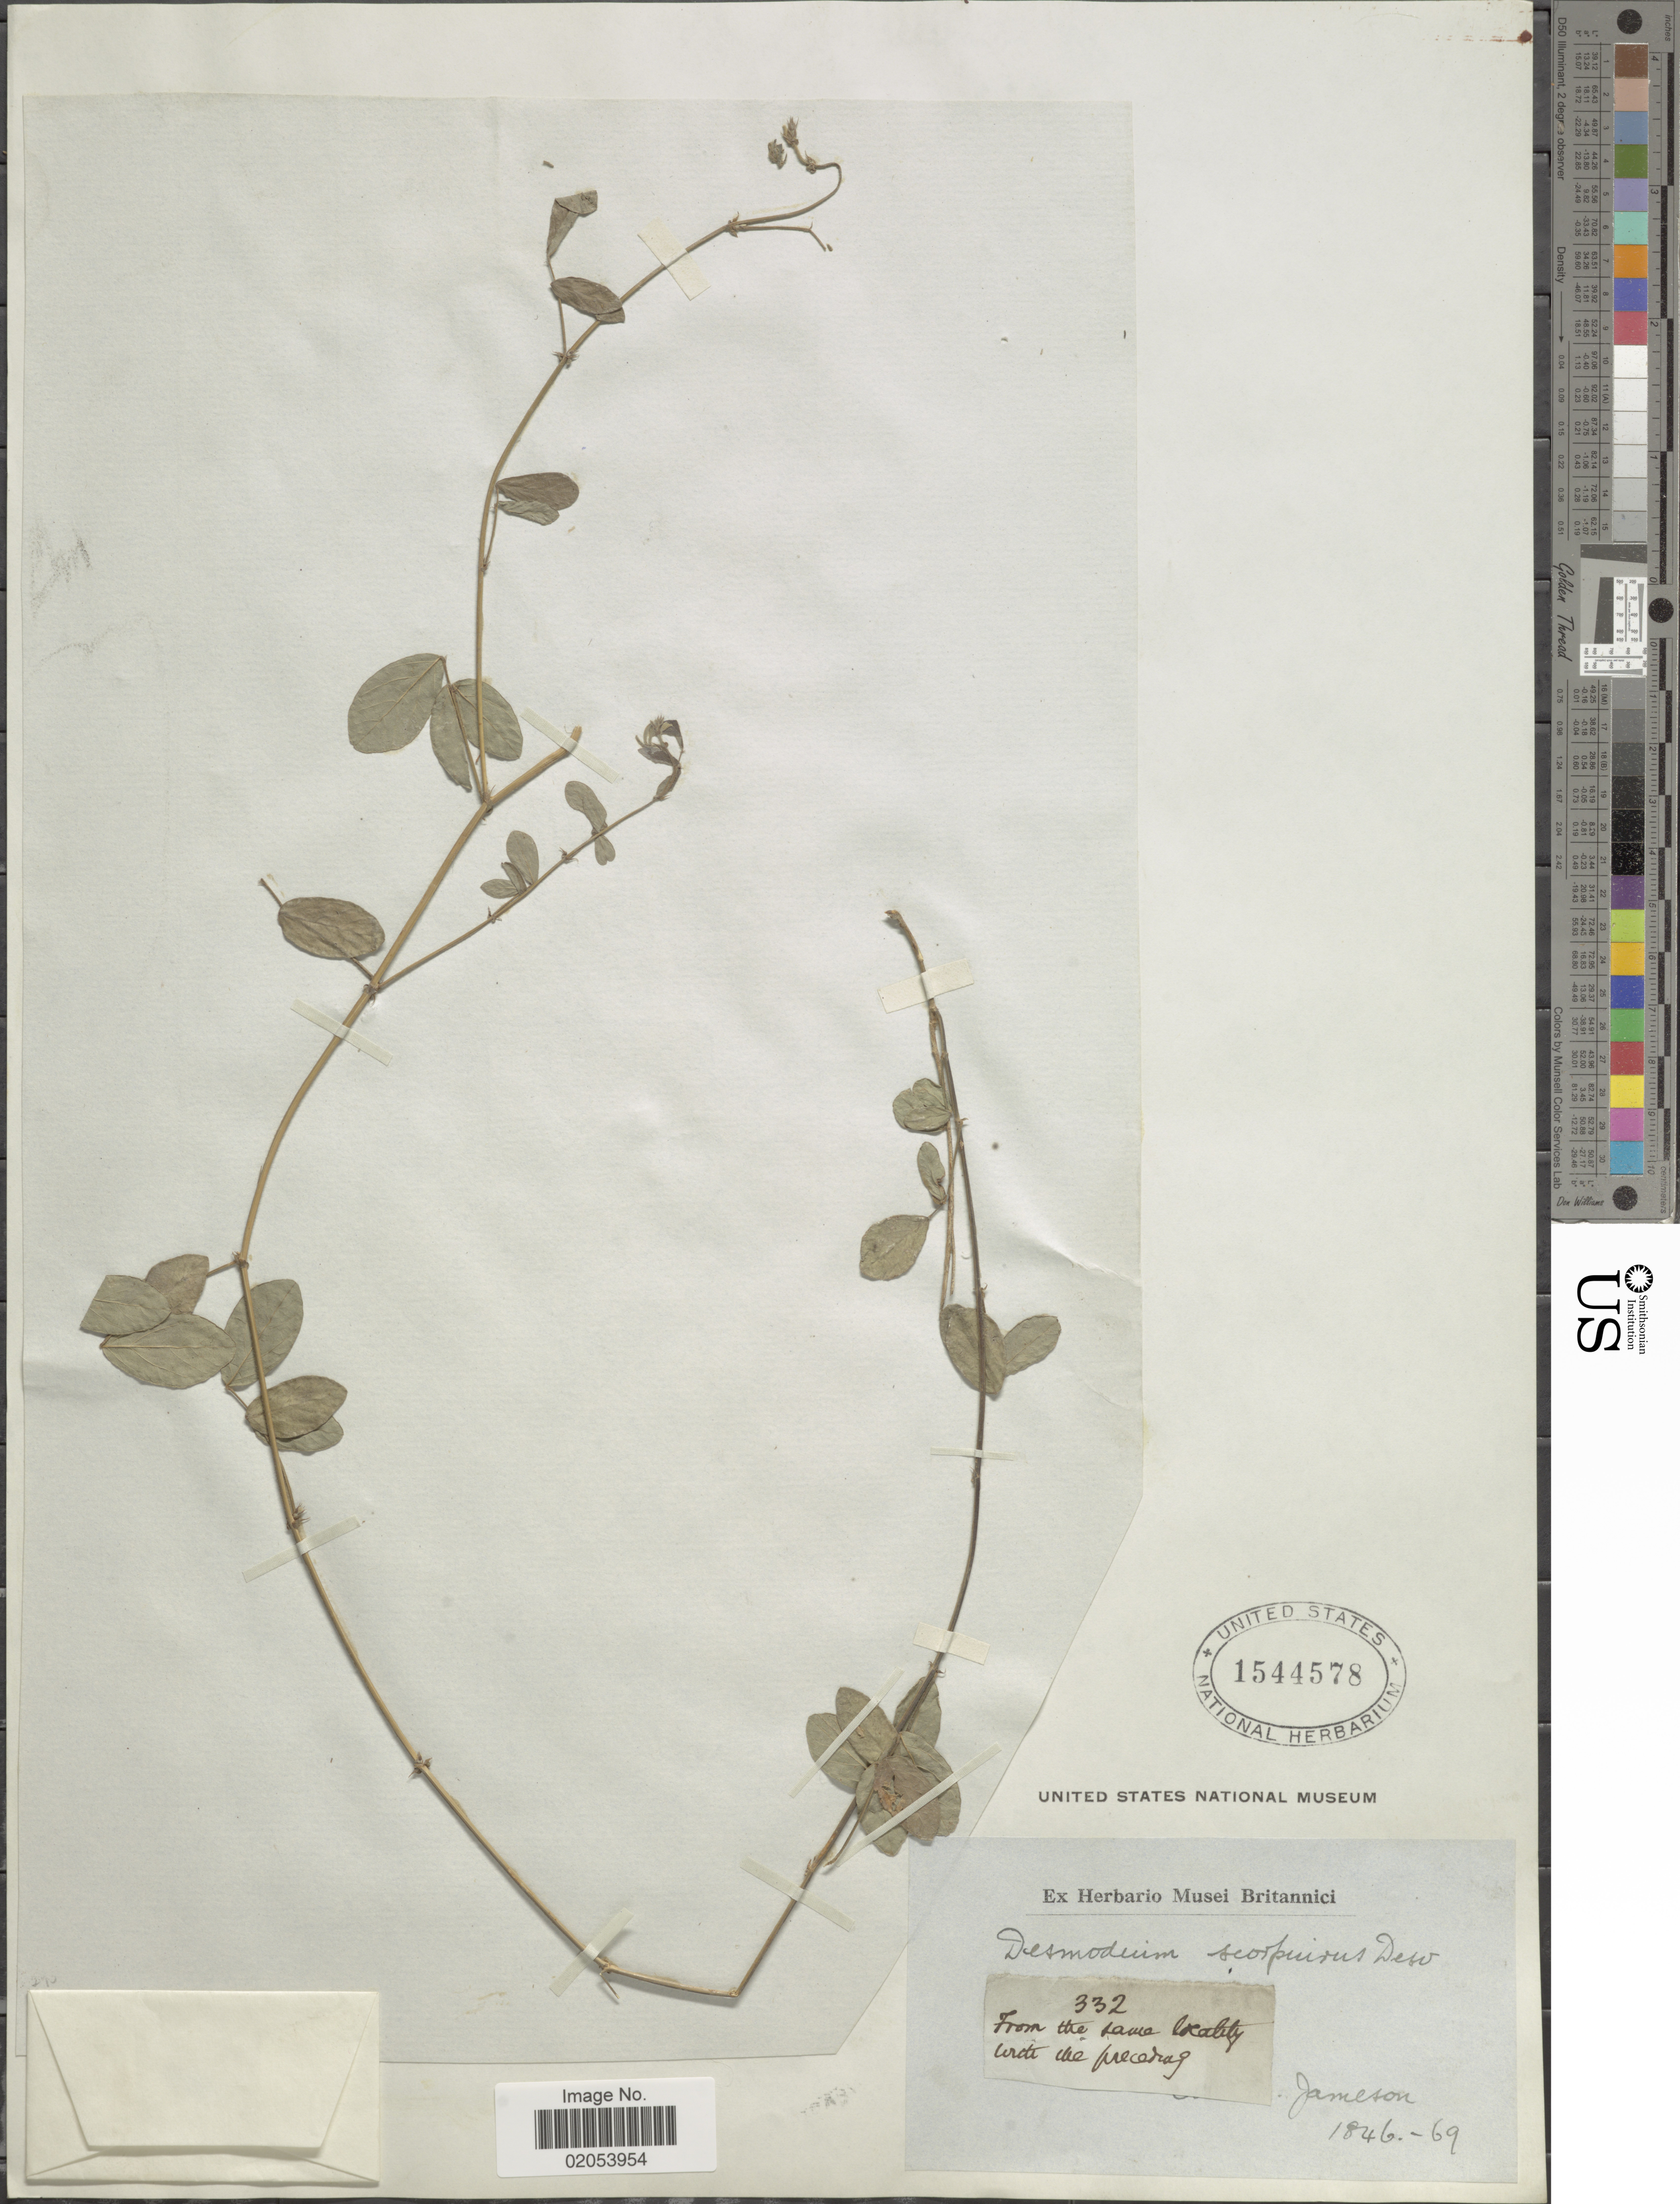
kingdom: Plantae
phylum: Tracheophyta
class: Magnoliopsida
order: Fabales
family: Fabaceae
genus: Desmodium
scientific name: Desmodium scorpiurus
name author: (Sw.) Desv. ex DC.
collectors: -- Jameson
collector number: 332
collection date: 1846/1869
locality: From the same locality with the preceraj [interpreted] [unsure placement]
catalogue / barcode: US 1544578